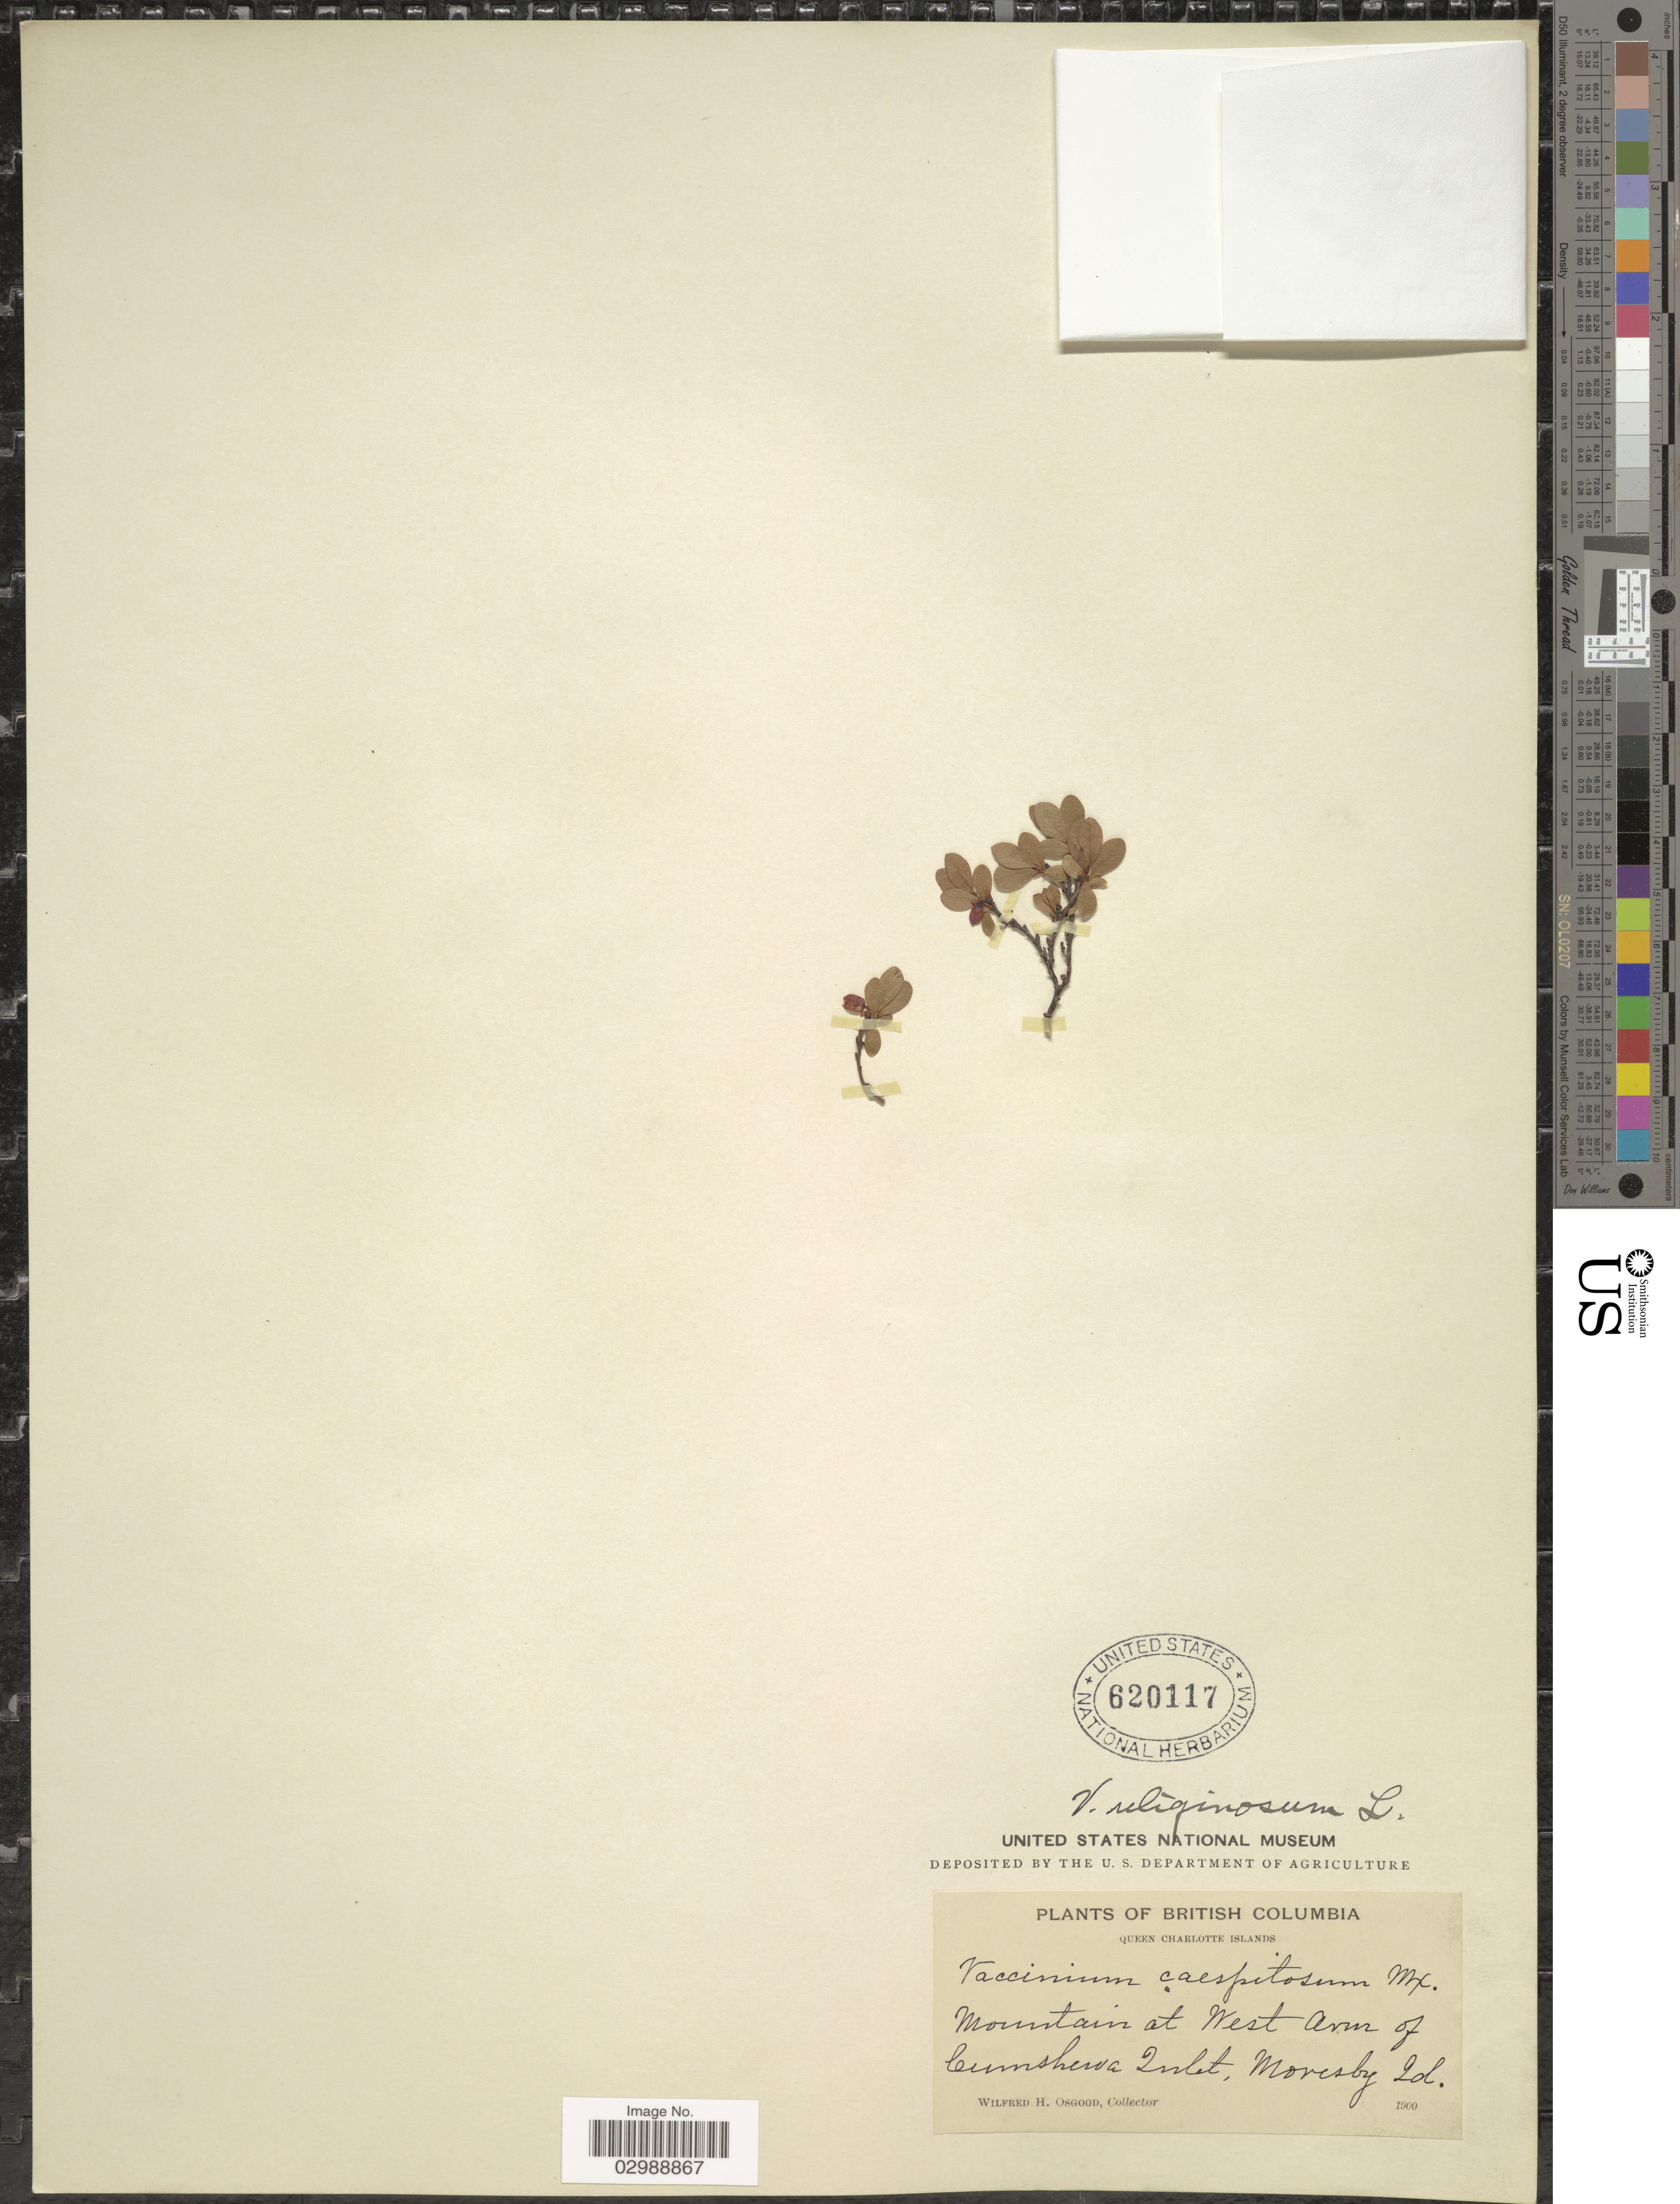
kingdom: Plantae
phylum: Tracheophyta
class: Magnoliopsida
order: Ericales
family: Ericaceae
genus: Vaccinium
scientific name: Vaccinium occidentale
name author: A. Gray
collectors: W. Osgood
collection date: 1900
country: Canada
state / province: British Columbia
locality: Queen Charlotte Islands. Mountain at West Arm of Cumshewa Inlet, Moresby Id.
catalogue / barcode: US 620117